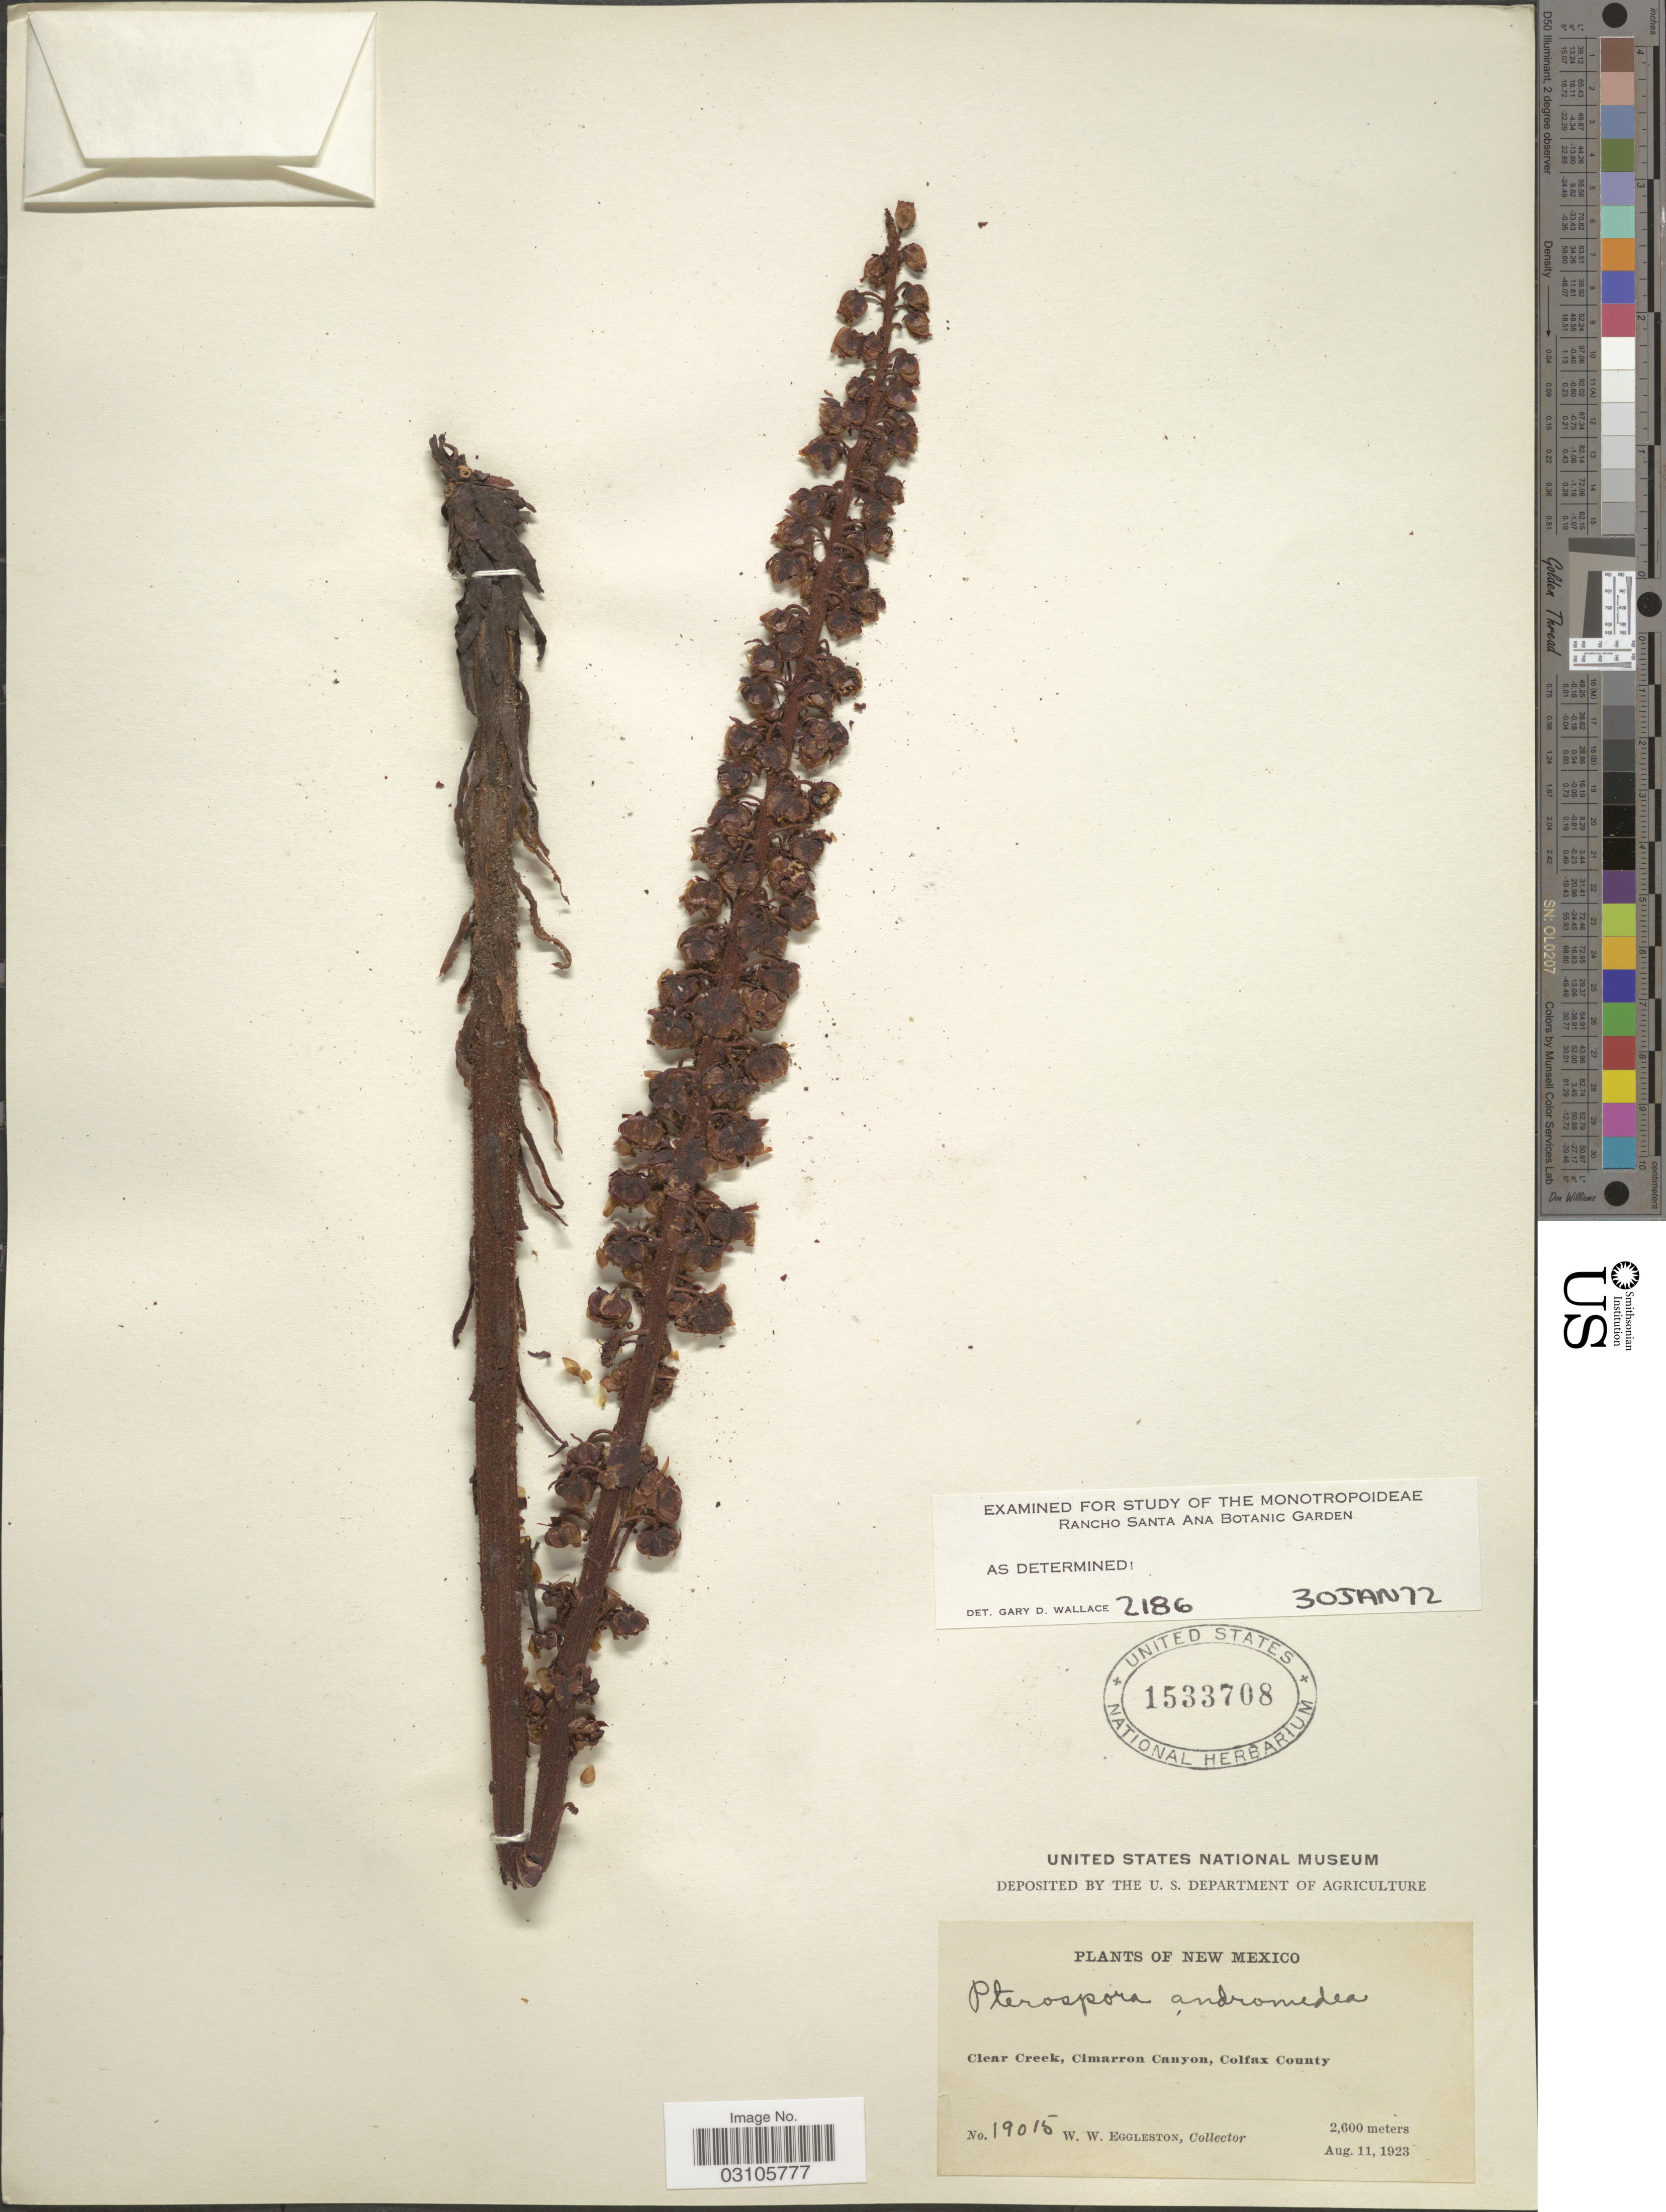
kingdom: Plantae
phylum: Tracheophyta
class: Magnoliopsida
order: Ericales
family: Ericaceae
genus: Pterospora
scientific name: Pterospora andromedea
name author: Nutt.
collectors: W. W. Eggleston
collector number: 19015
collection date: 1923-08-11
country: United States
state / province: New Mexico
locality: Clear Creek, Cimarron Canyon, Colfax County.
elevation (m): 2600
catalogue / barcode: US 1533708